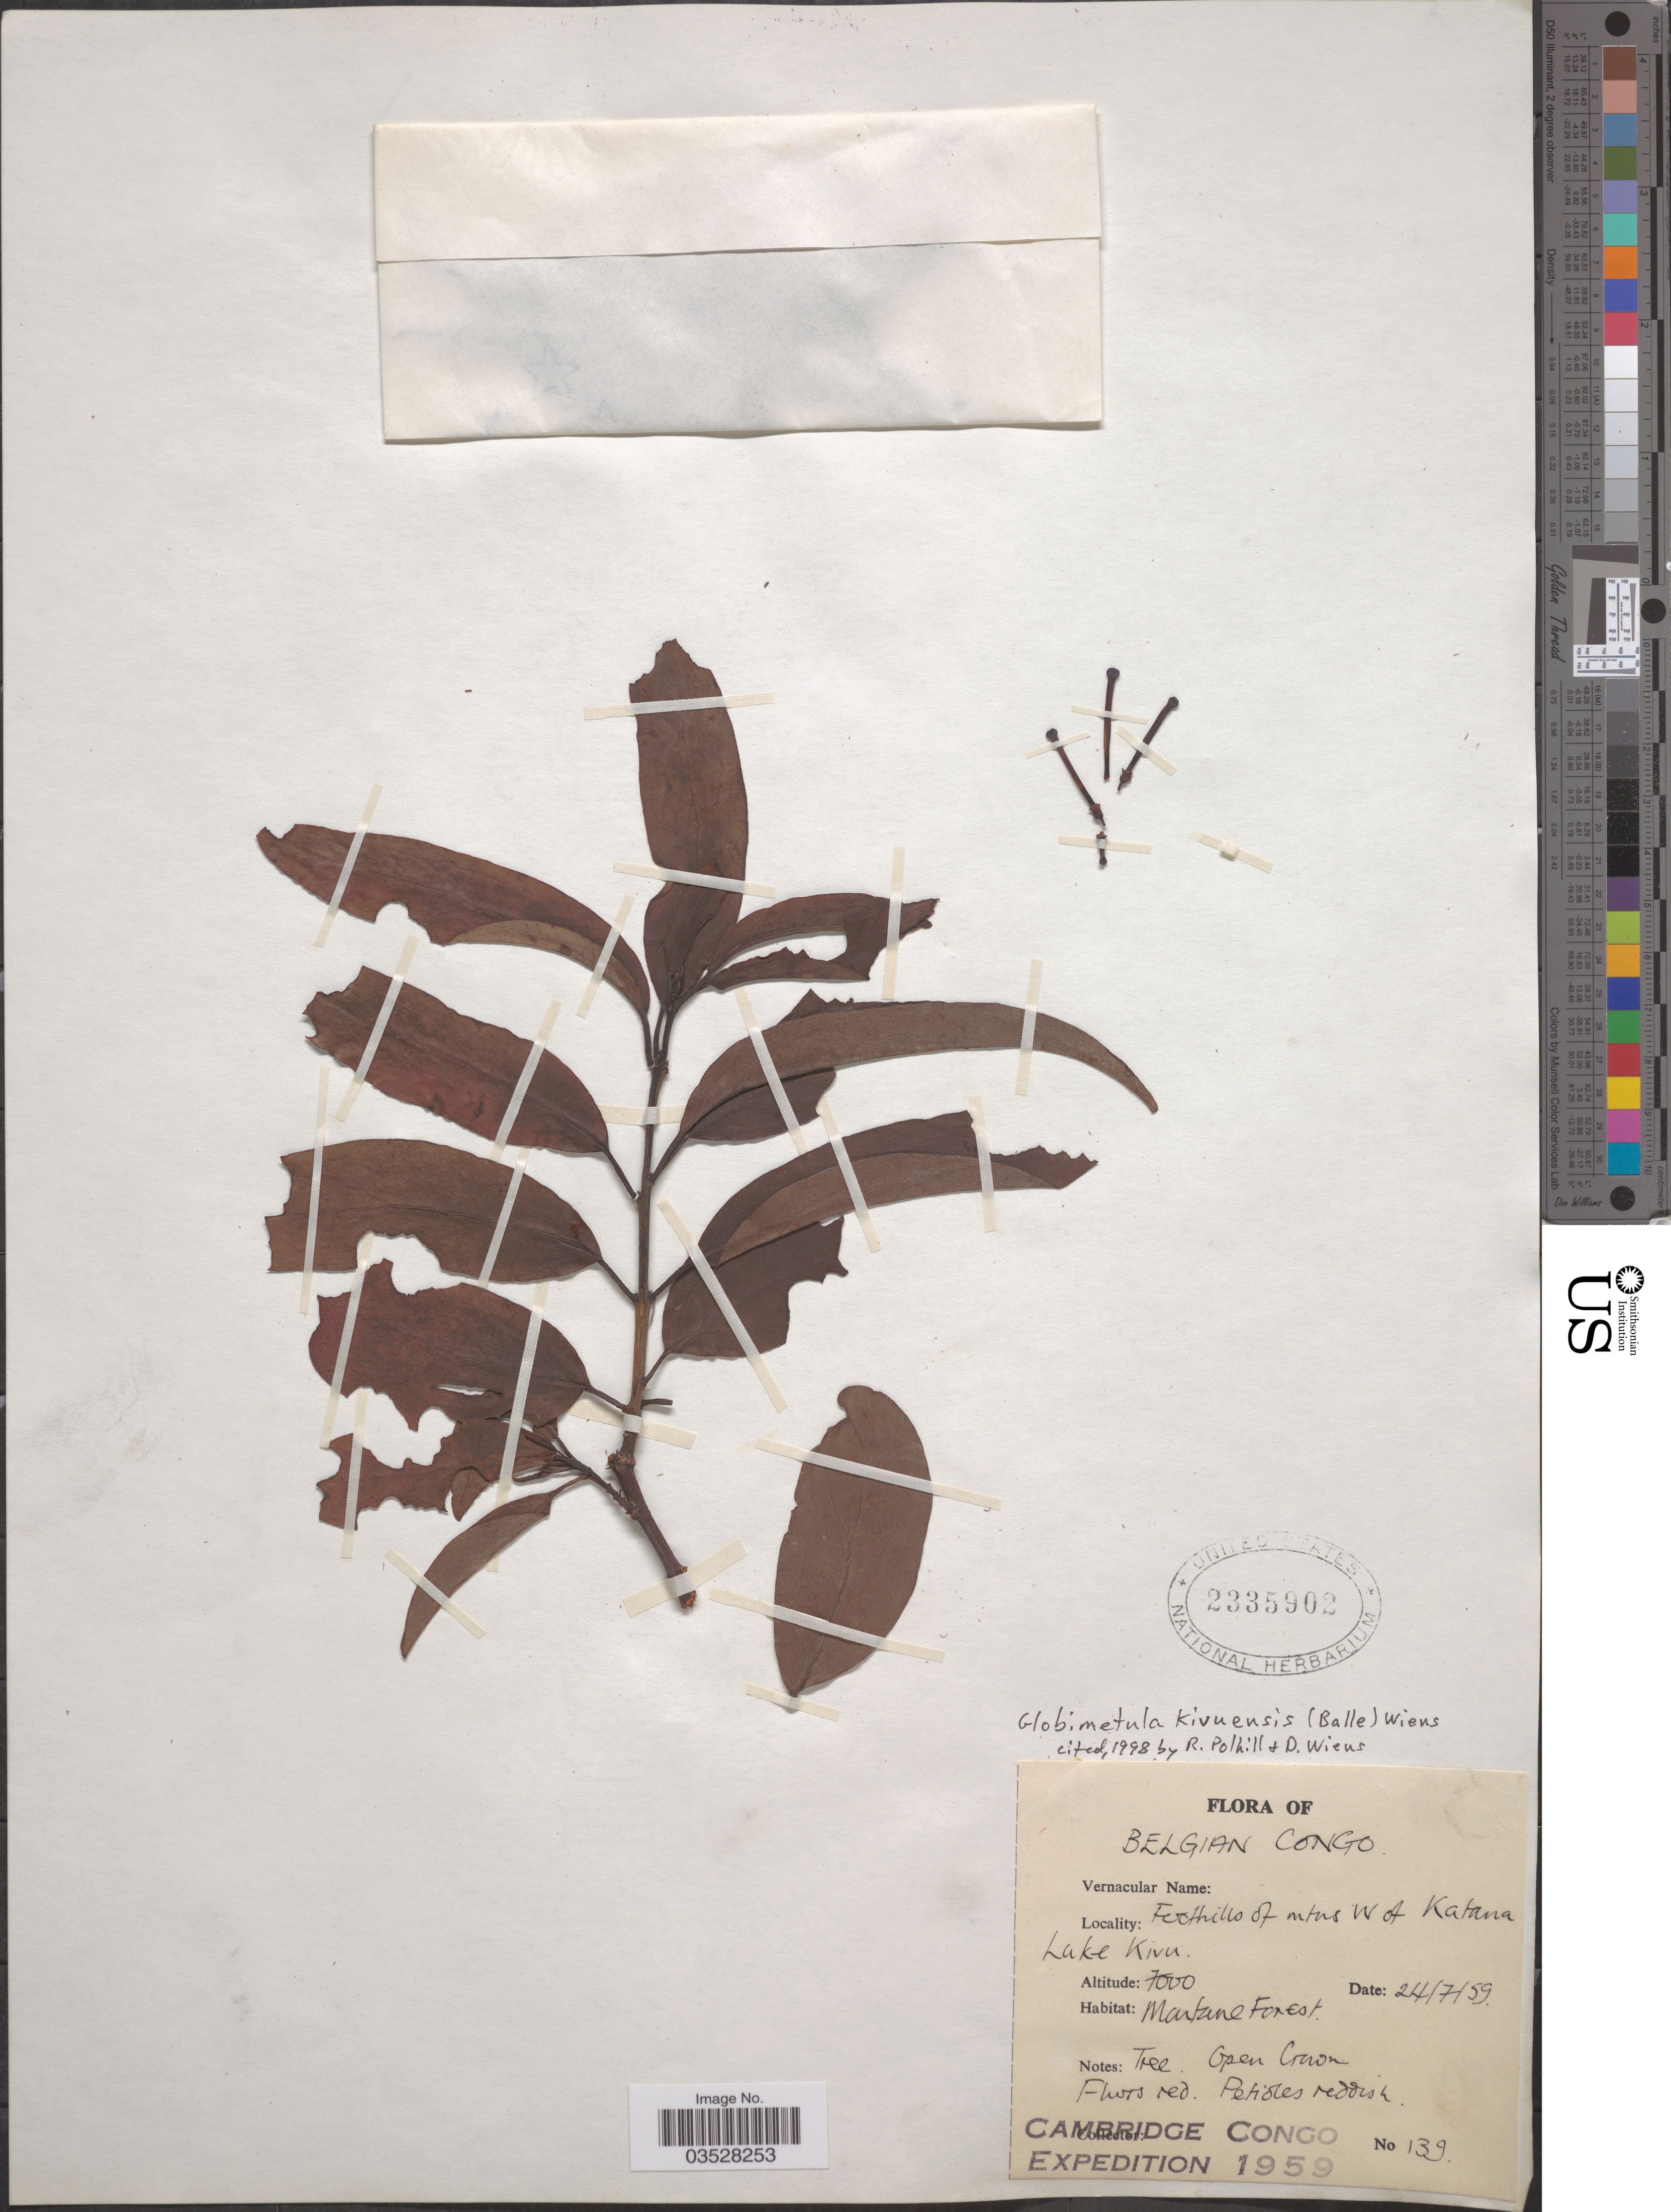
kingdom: Plantae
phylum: Tracheophyta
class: Magnoliopsida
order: Santalales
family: Loranthaceae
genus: Globimetula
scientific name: Globimetula kivuensis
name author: (Balle) Wiens & Polhill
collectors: Cambridge Congo Expedition 1959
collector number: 139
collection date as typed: Transcribed d/m/y: 24/7/59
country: Congo, Democratic Republic of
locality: Belgian Congo. Foothills of mtns W of Katana Lake Kivu.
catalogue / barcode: US 2335902